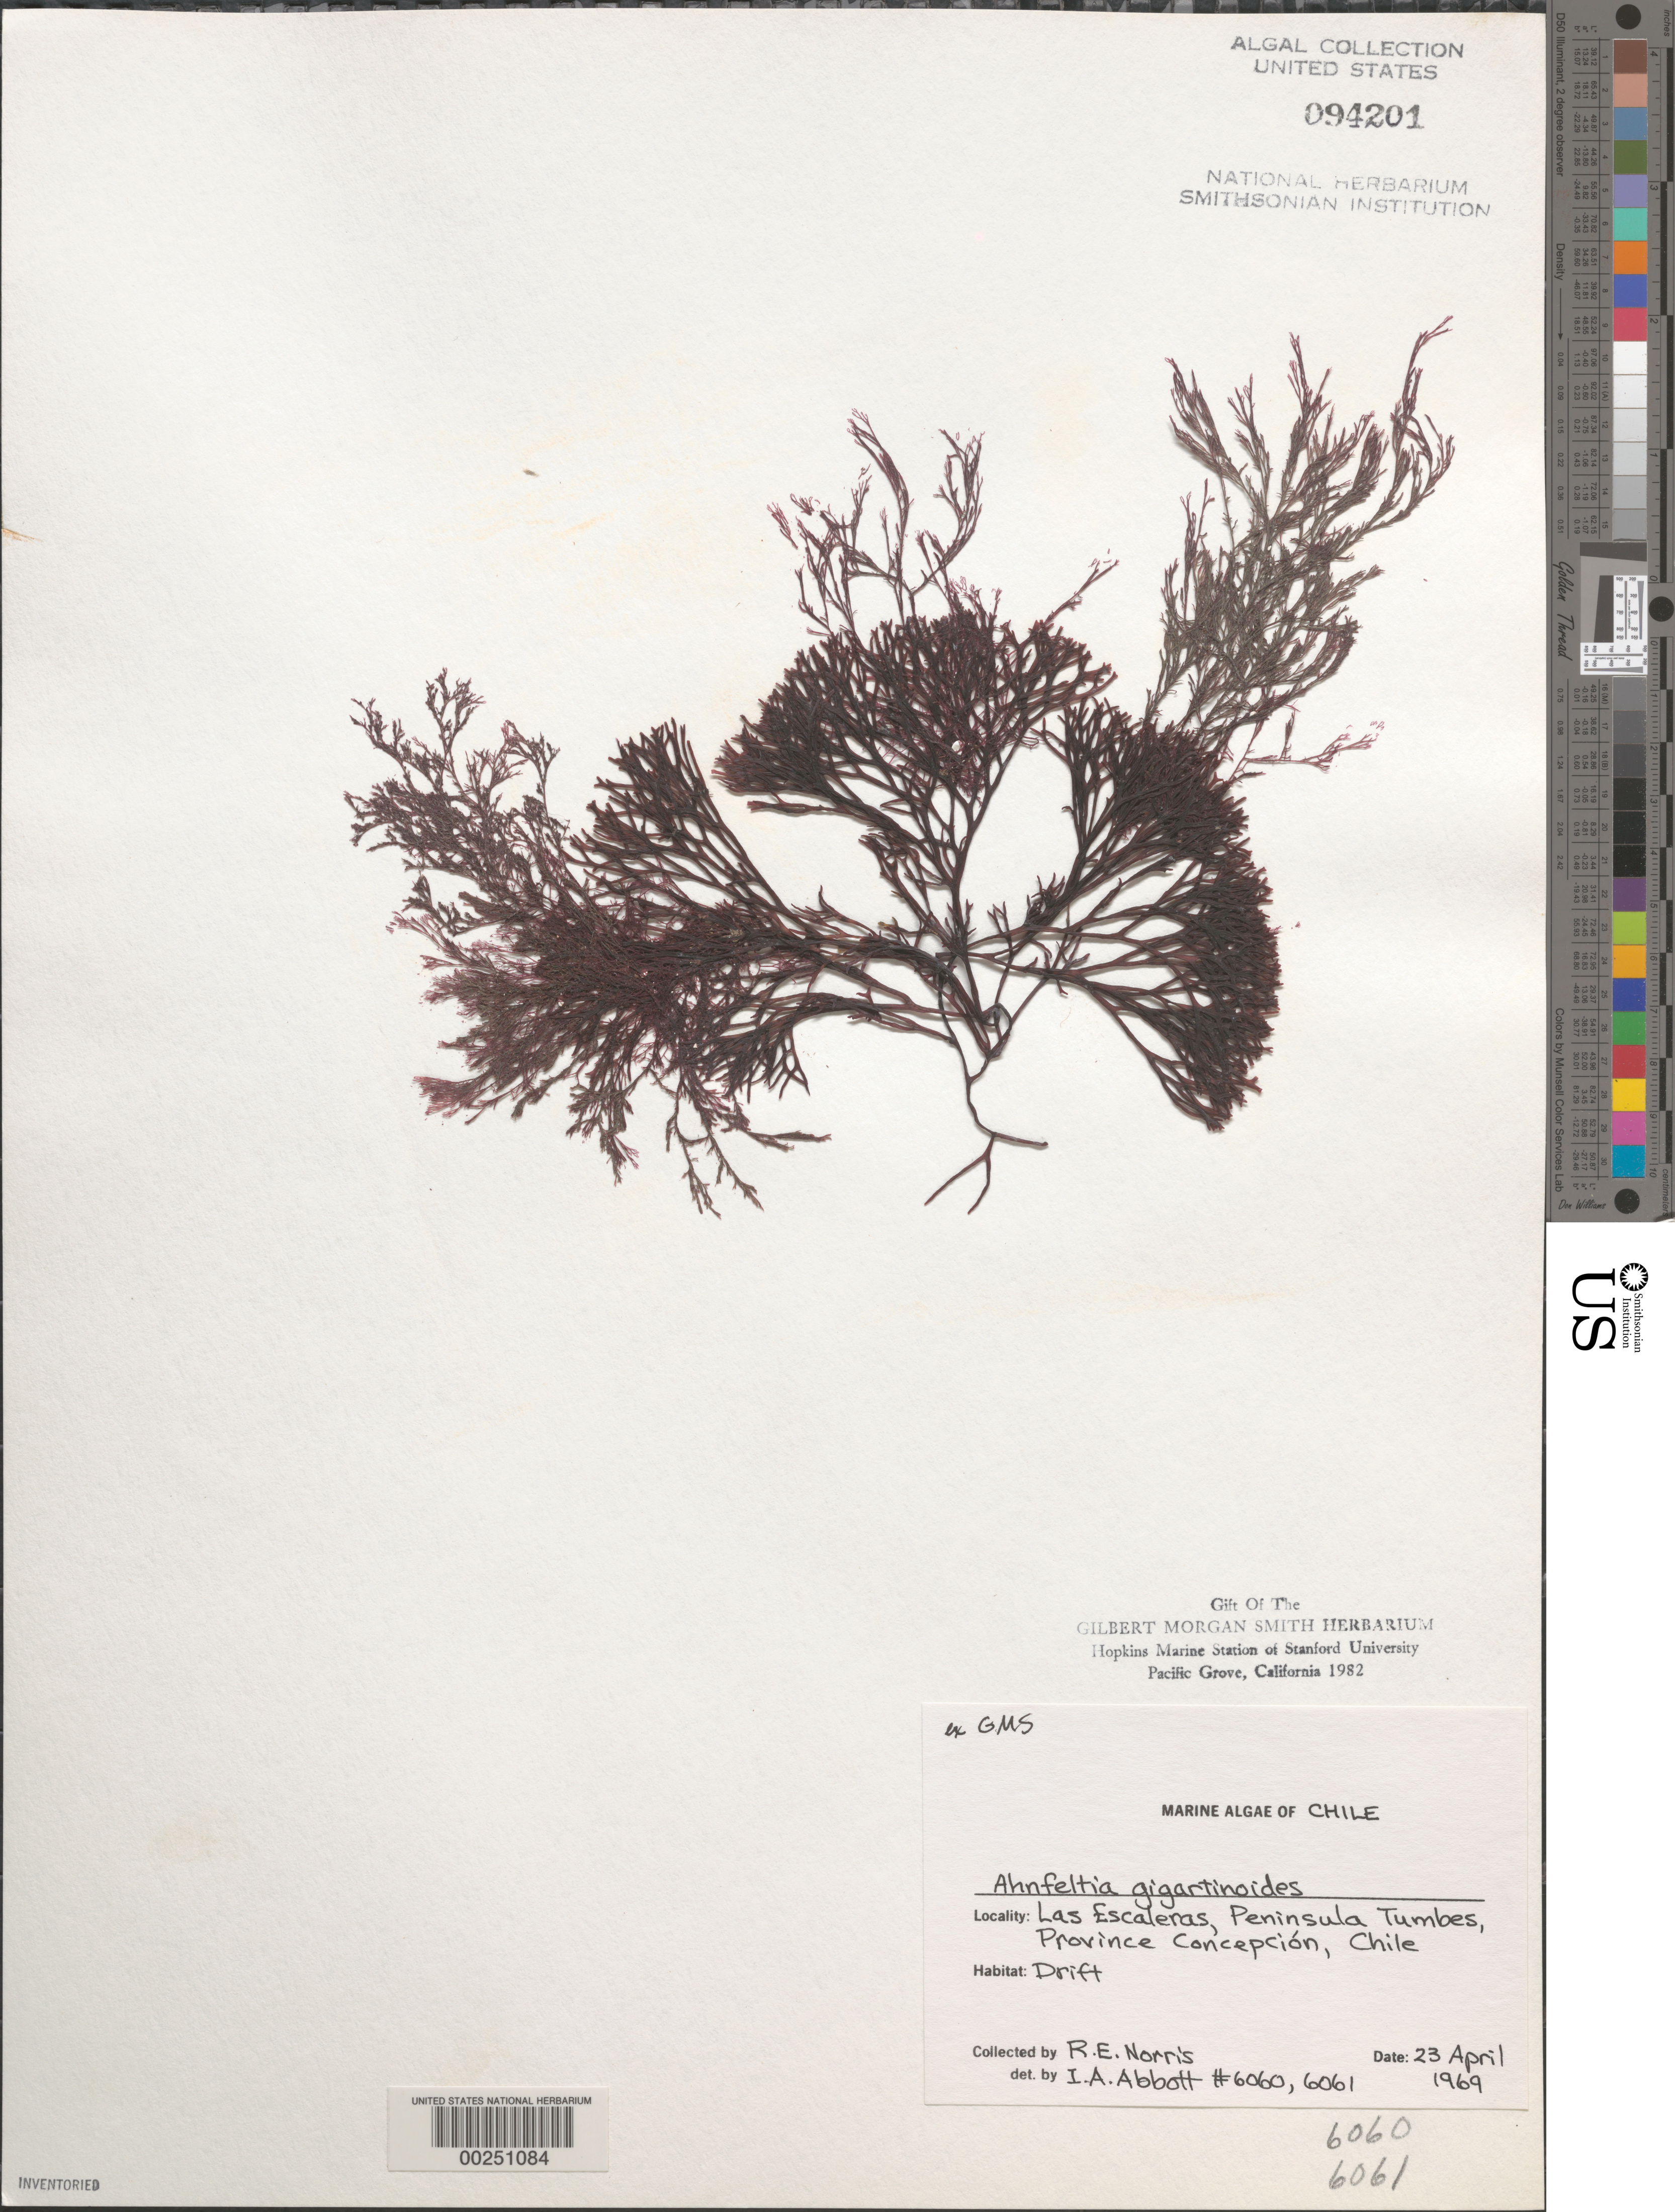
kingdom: Plantae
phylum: Rhodophyta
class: Florideophyceae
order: Ahnfeltiales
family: Ahnfeltiaceae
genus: Ahnfeltia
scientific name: Ahnfeltia gigartinoides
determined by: Abbott, Isabella A.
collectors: R. E. Norris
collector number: IAA 6060 & IAA 6061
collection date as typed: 23 Apr 1969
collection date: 1969-04-23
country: Chile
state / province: Bio-Bío (VIII)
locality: Las escaleras, peninsula tumbes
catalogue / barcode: US 94201